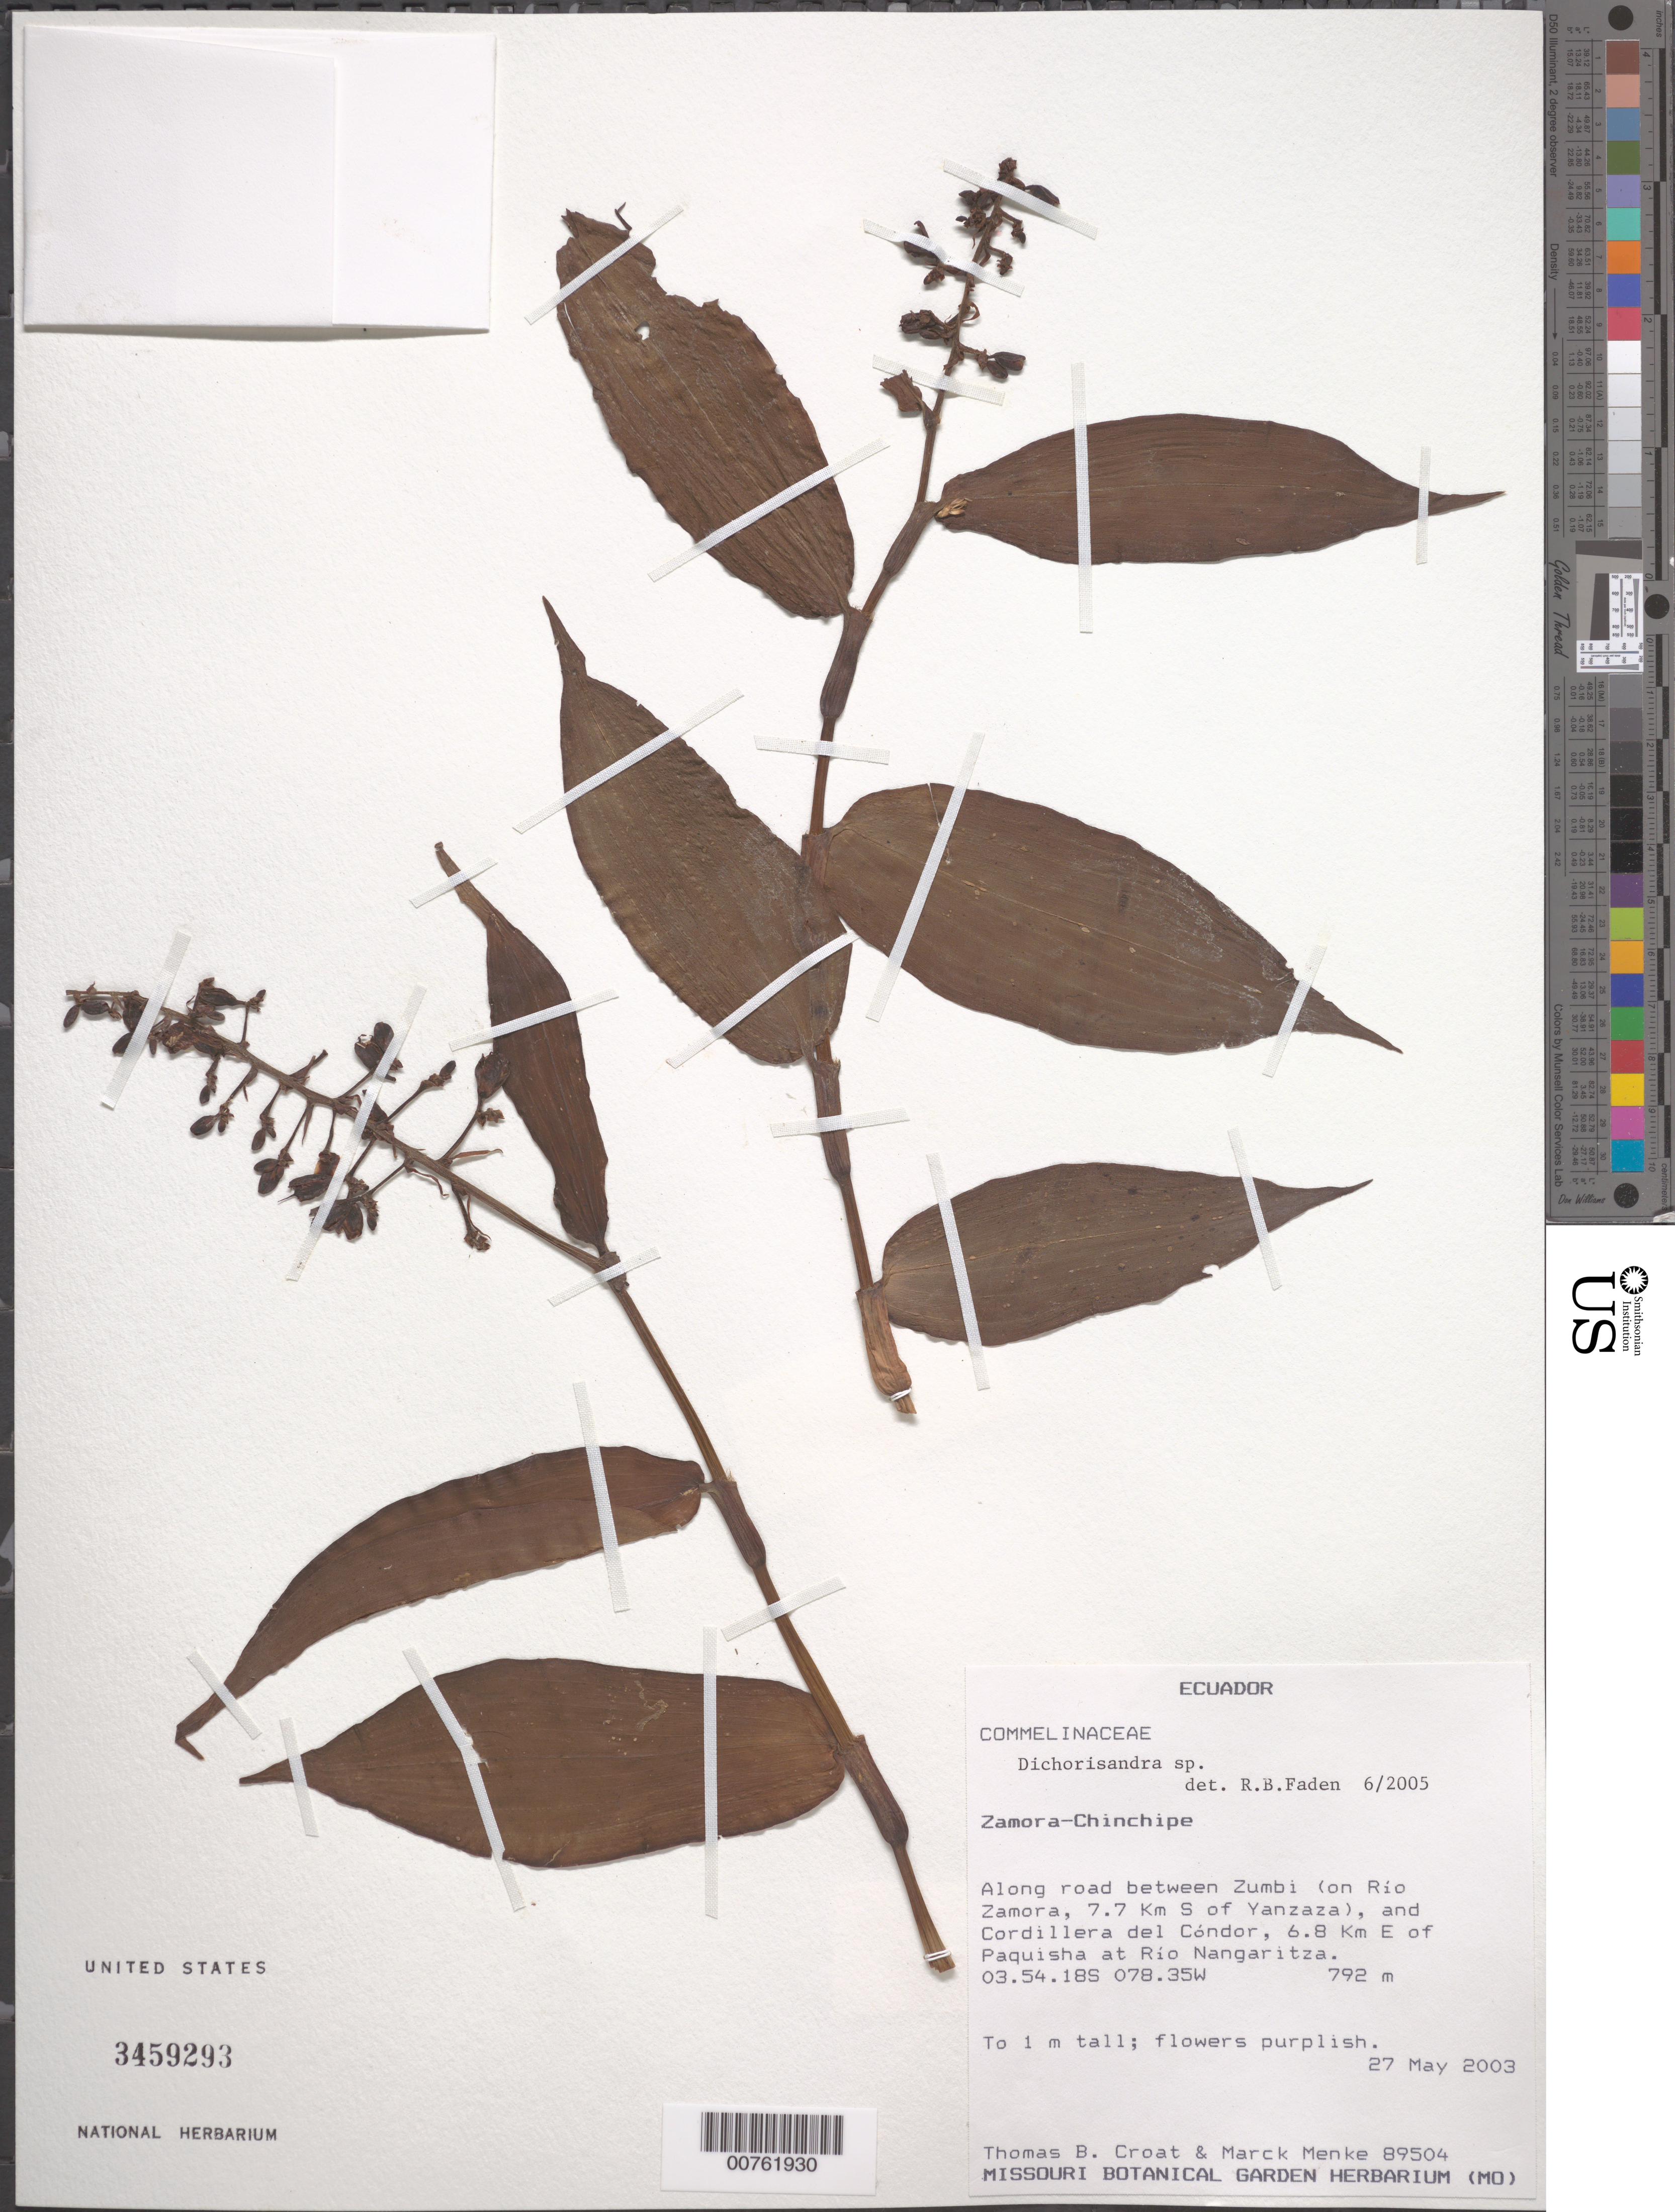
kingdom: Plantae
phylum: Tracheophyta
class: Liliopsida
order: Commelinales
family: Commelinaceae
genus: Dichorisandra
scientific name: Dichorisandra sp.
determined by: Faden, Robert B., (US), Smithsonian Institution - National Museum of Natural History (UNITED STATES)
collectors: T. B. Croat et al.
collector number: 89504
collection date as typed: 27 May 2003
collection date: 2003-05-27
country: Ecuador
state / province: Zamora-Chinchipe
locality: Along road between Zumbi (on Rio Zamora, 7.7 km S of Yanzaza), and Cordillera del Condor, 6.8 km E of Paquisha at Rio Nangaritza.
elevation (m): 792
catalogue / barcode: US 3459293